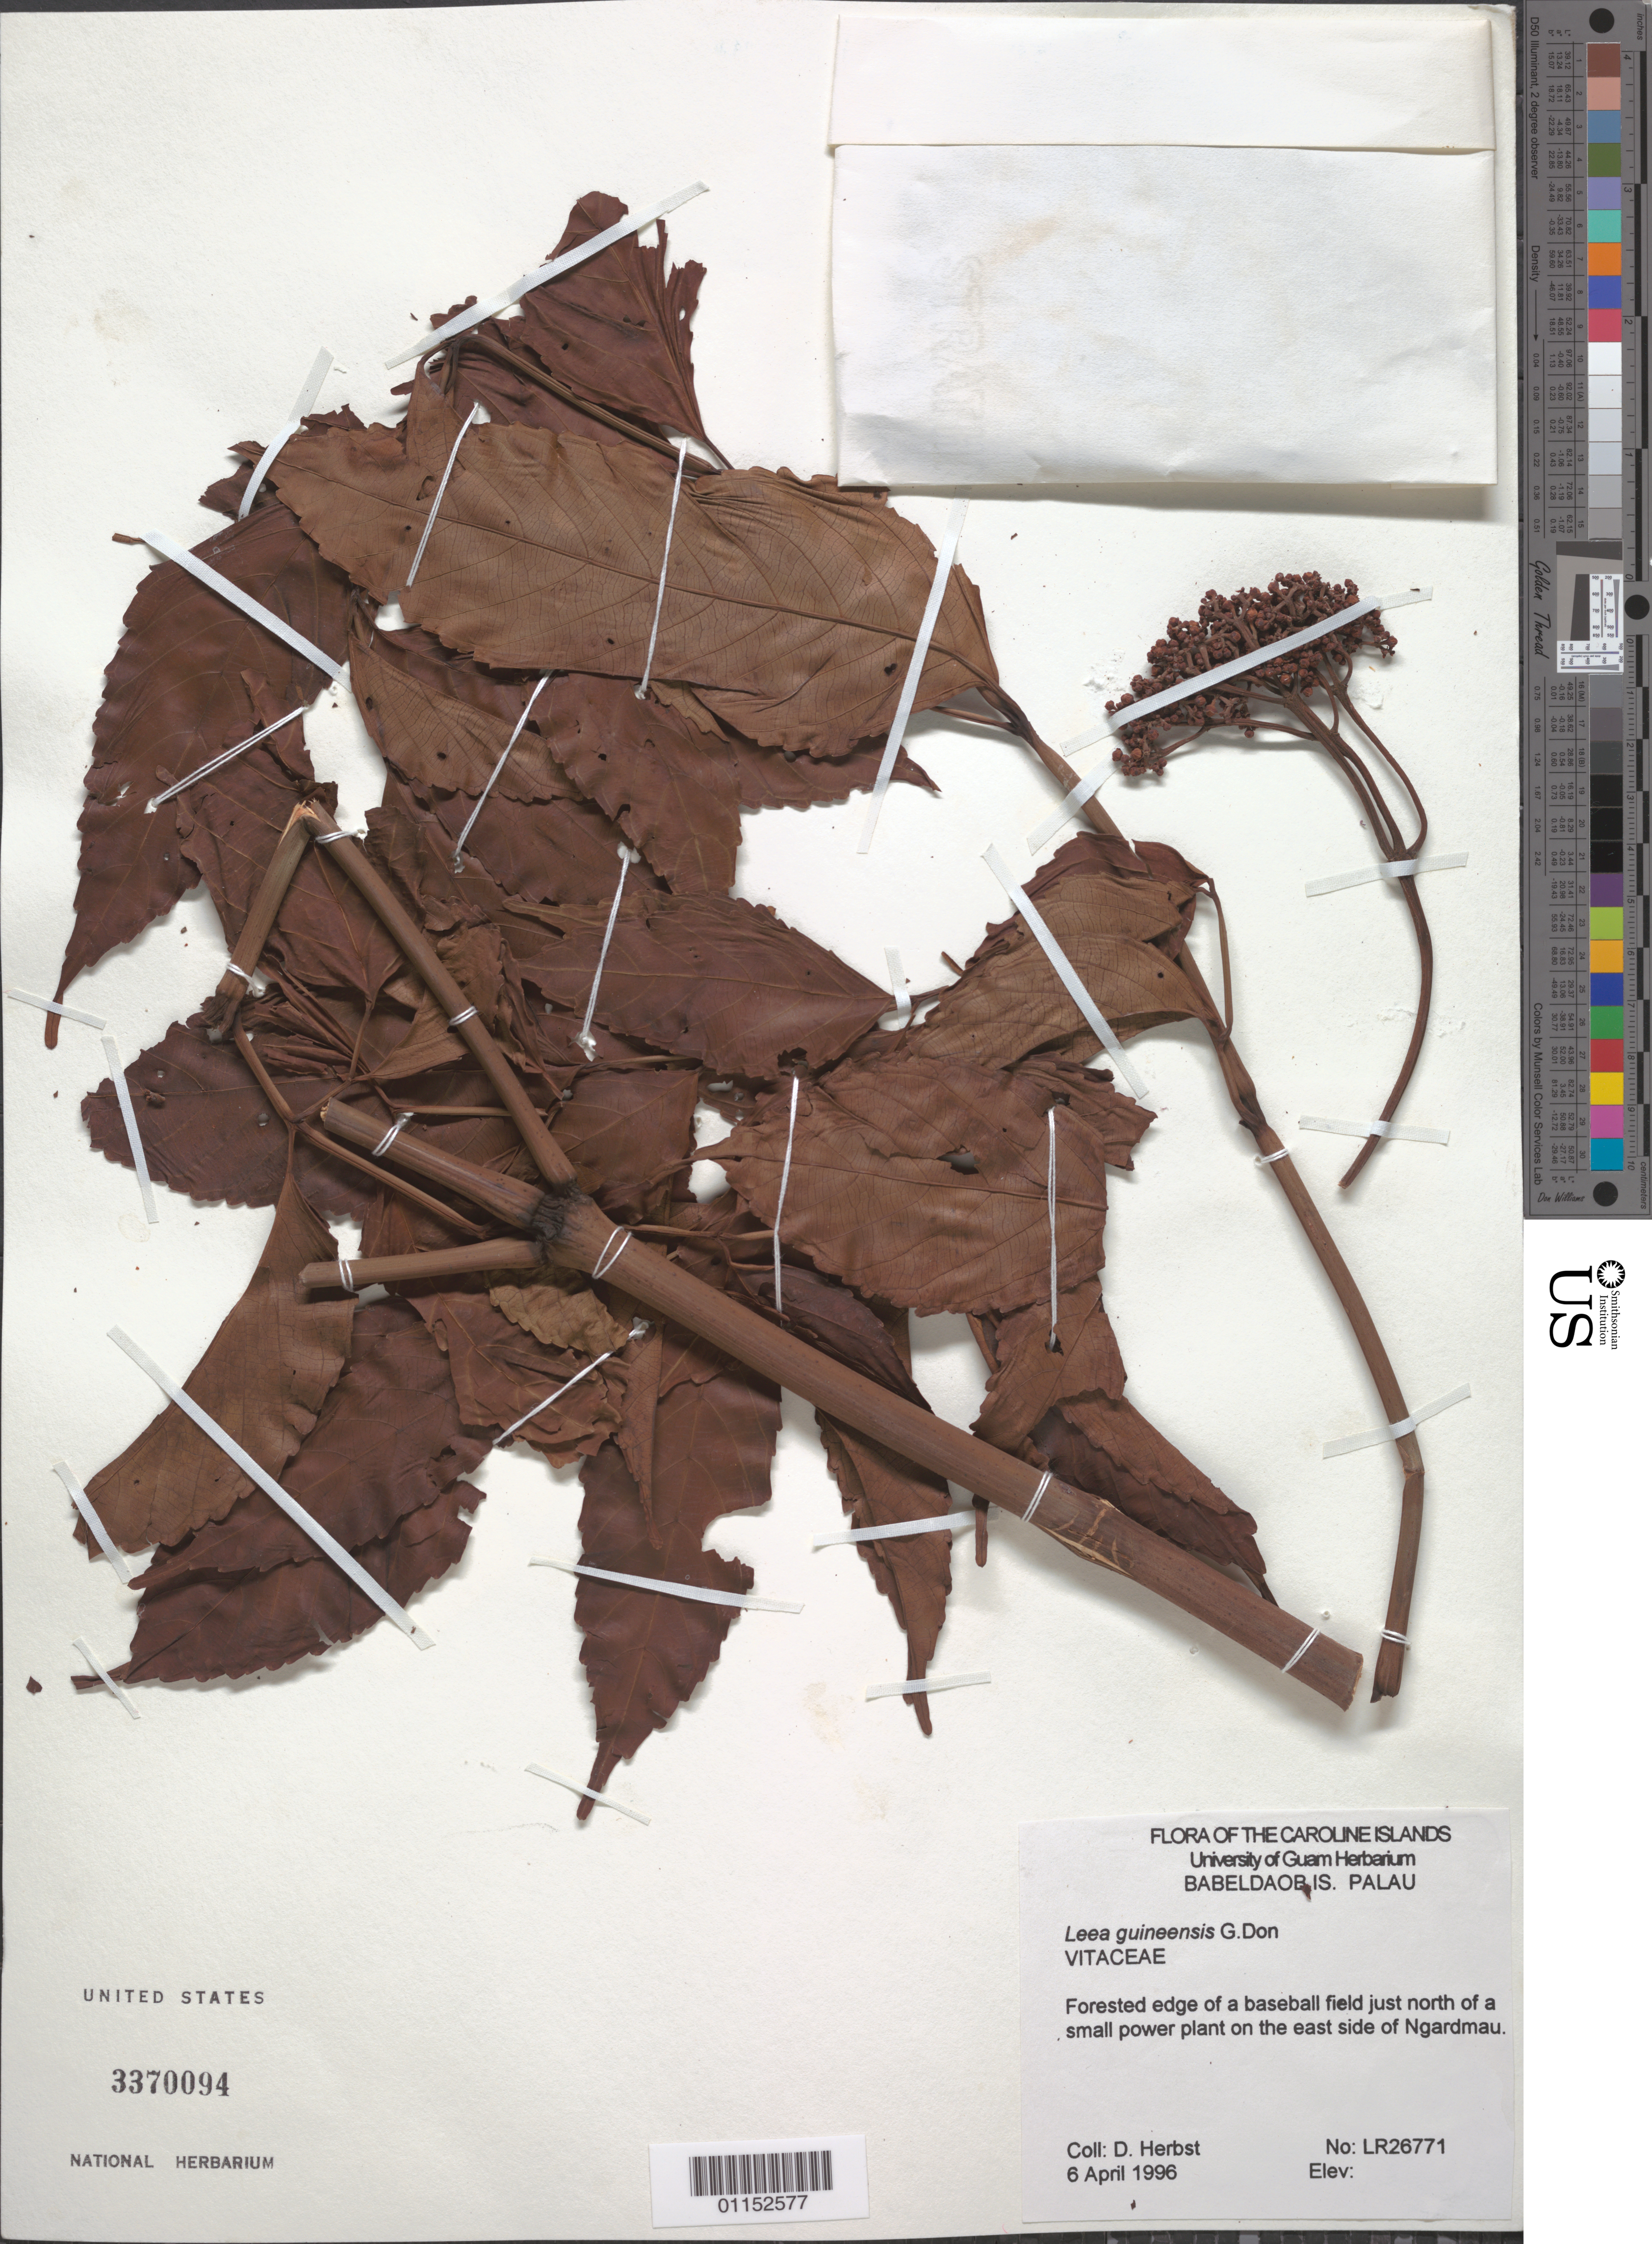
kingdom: Plantae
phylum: Tracheophyta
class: Magnoliopsida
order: Vitales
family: Vitaceae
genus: Leea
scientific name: Leea guineensis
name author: G. Don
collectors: D. R. Herbst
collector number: LR 26771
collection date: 1996-04-06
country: Palau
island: Babeldaob [Babelthuap]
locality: Babeldaob Is. N of a small power plant on the E side of Ngardmau.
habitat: Forested edge of baseball field.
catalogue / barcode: US 3370094